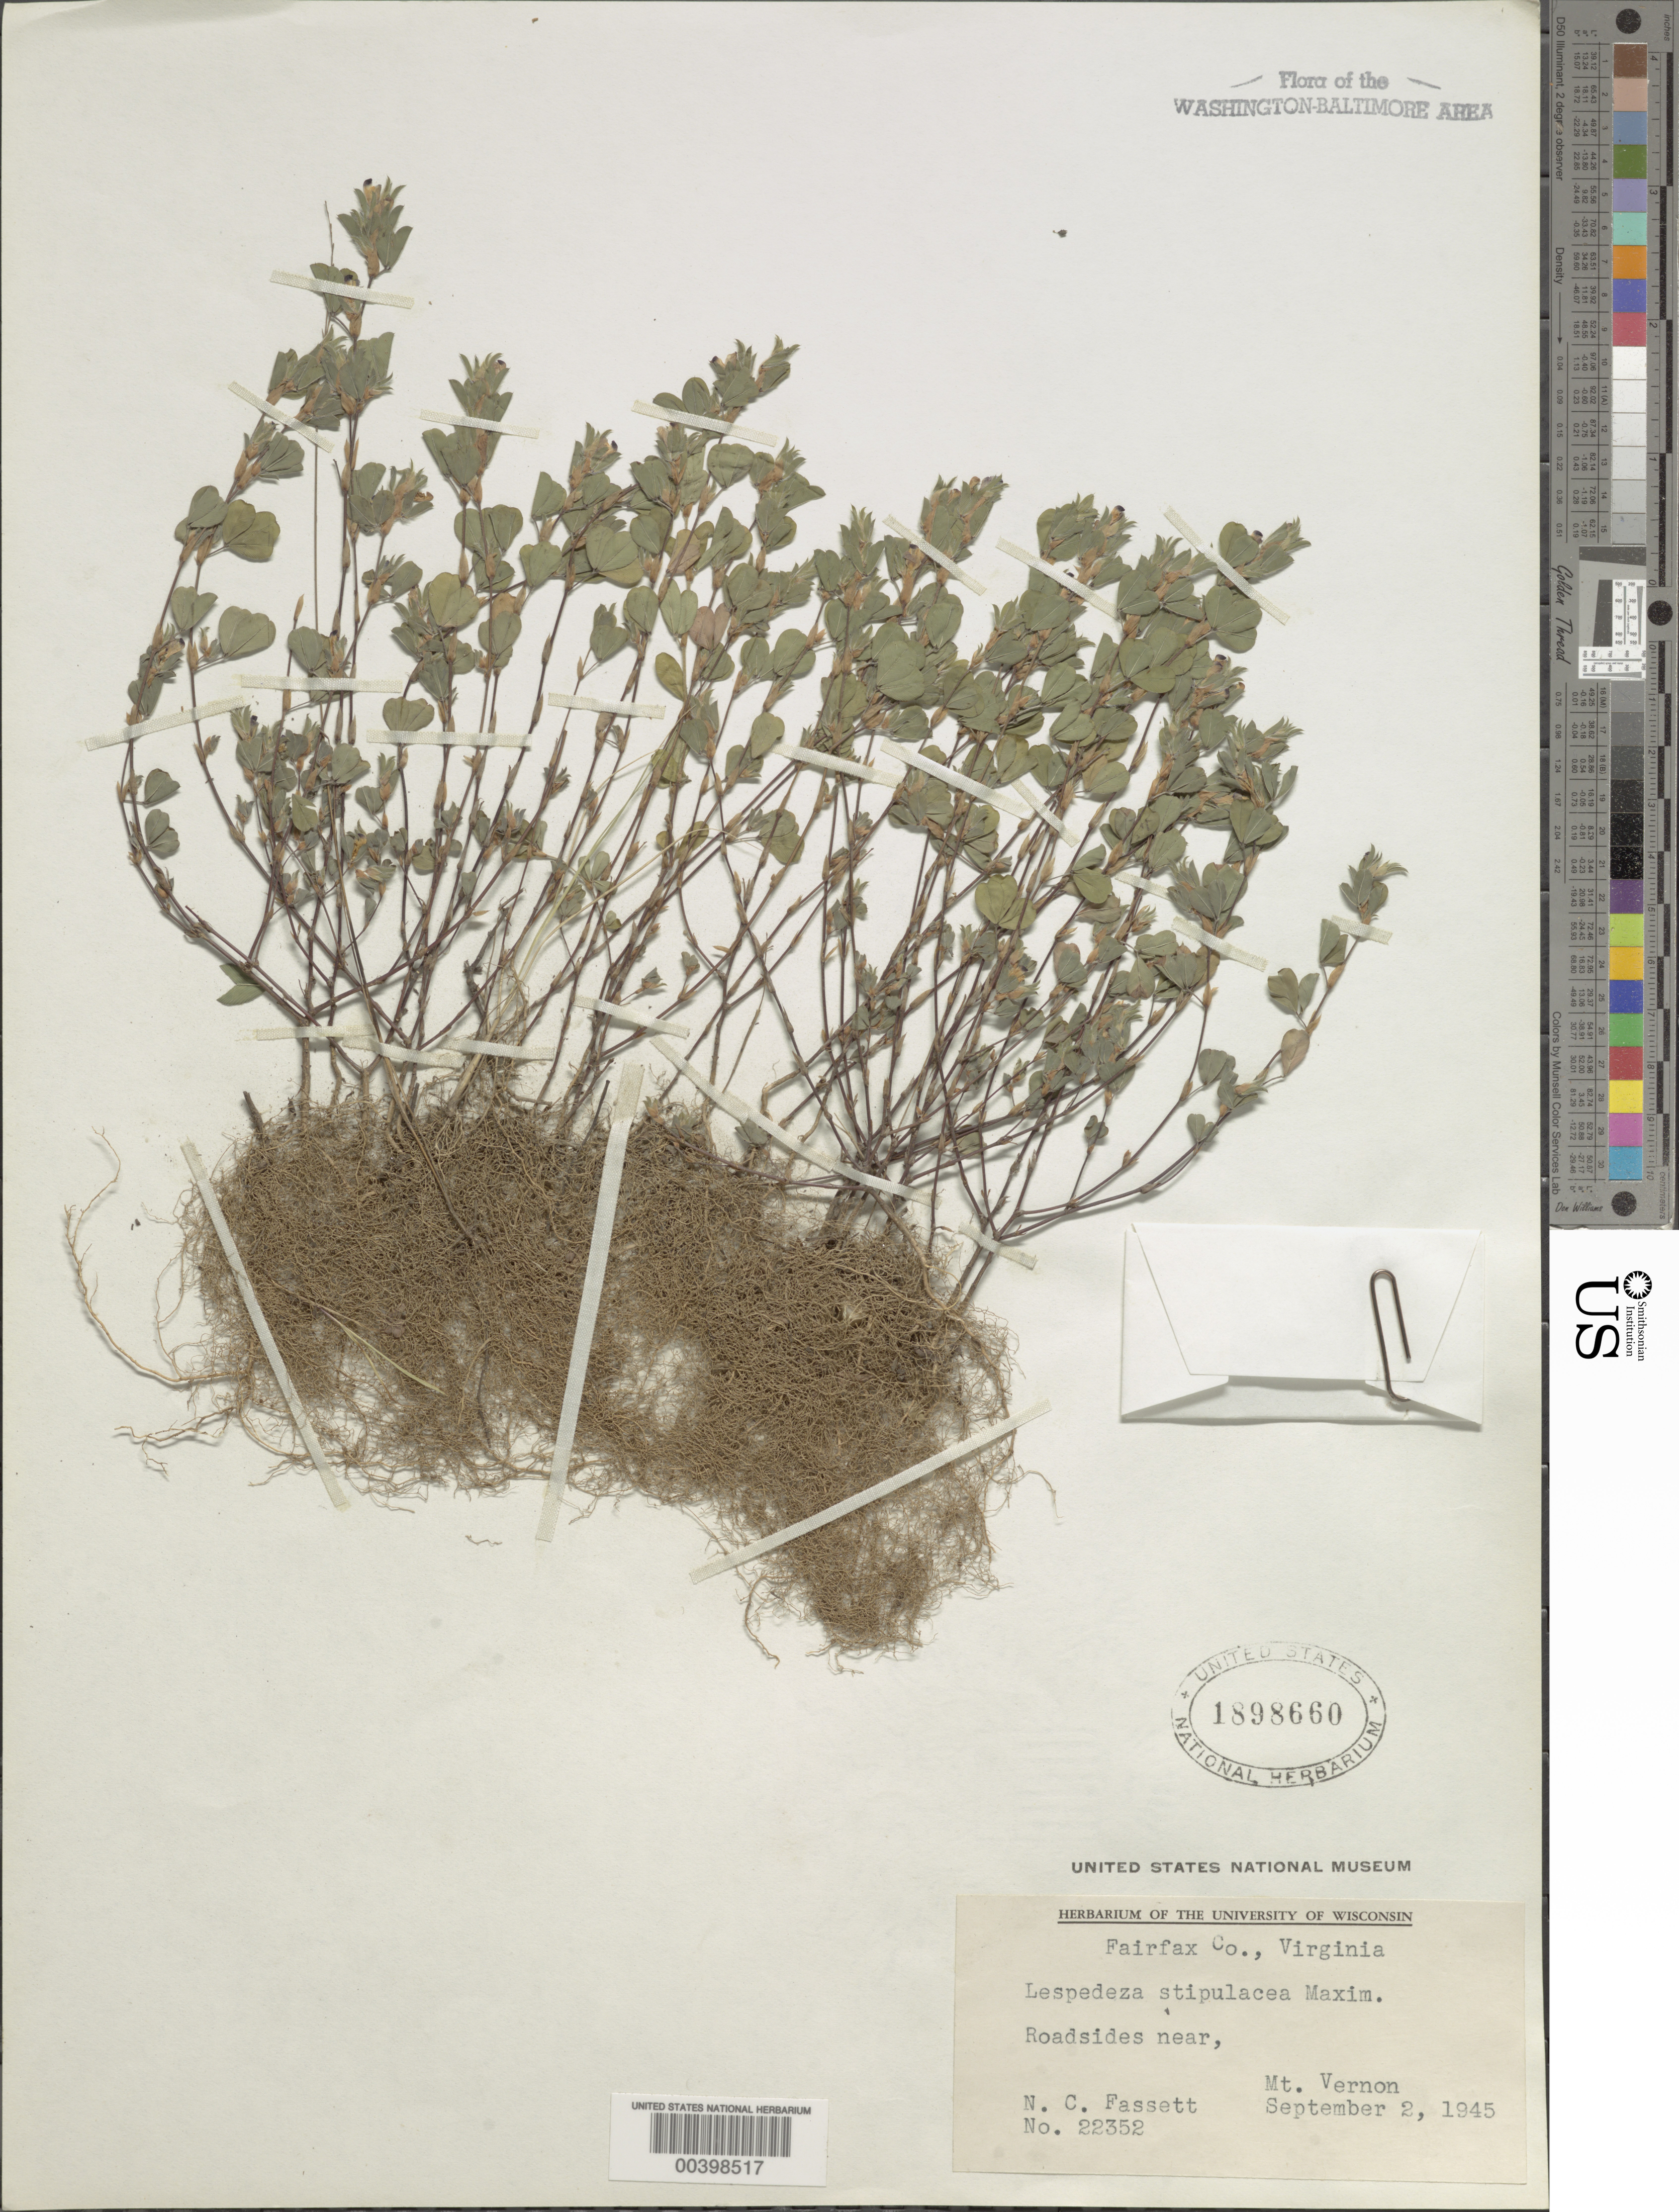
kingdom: Plantae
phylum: Tracheophyta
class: Magnoliopsida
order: Fabales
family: Fabaceae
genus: Kummerowia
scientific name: Kummerowia stipulacea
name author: (Maxim.) Makino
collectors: N. C. Fassett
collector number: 22352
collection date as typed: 02 Sep 1945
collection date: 1945-09-02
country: United States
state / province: Virginia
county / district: Fairfax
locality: Mt. Vernon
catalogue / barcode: US 1898660